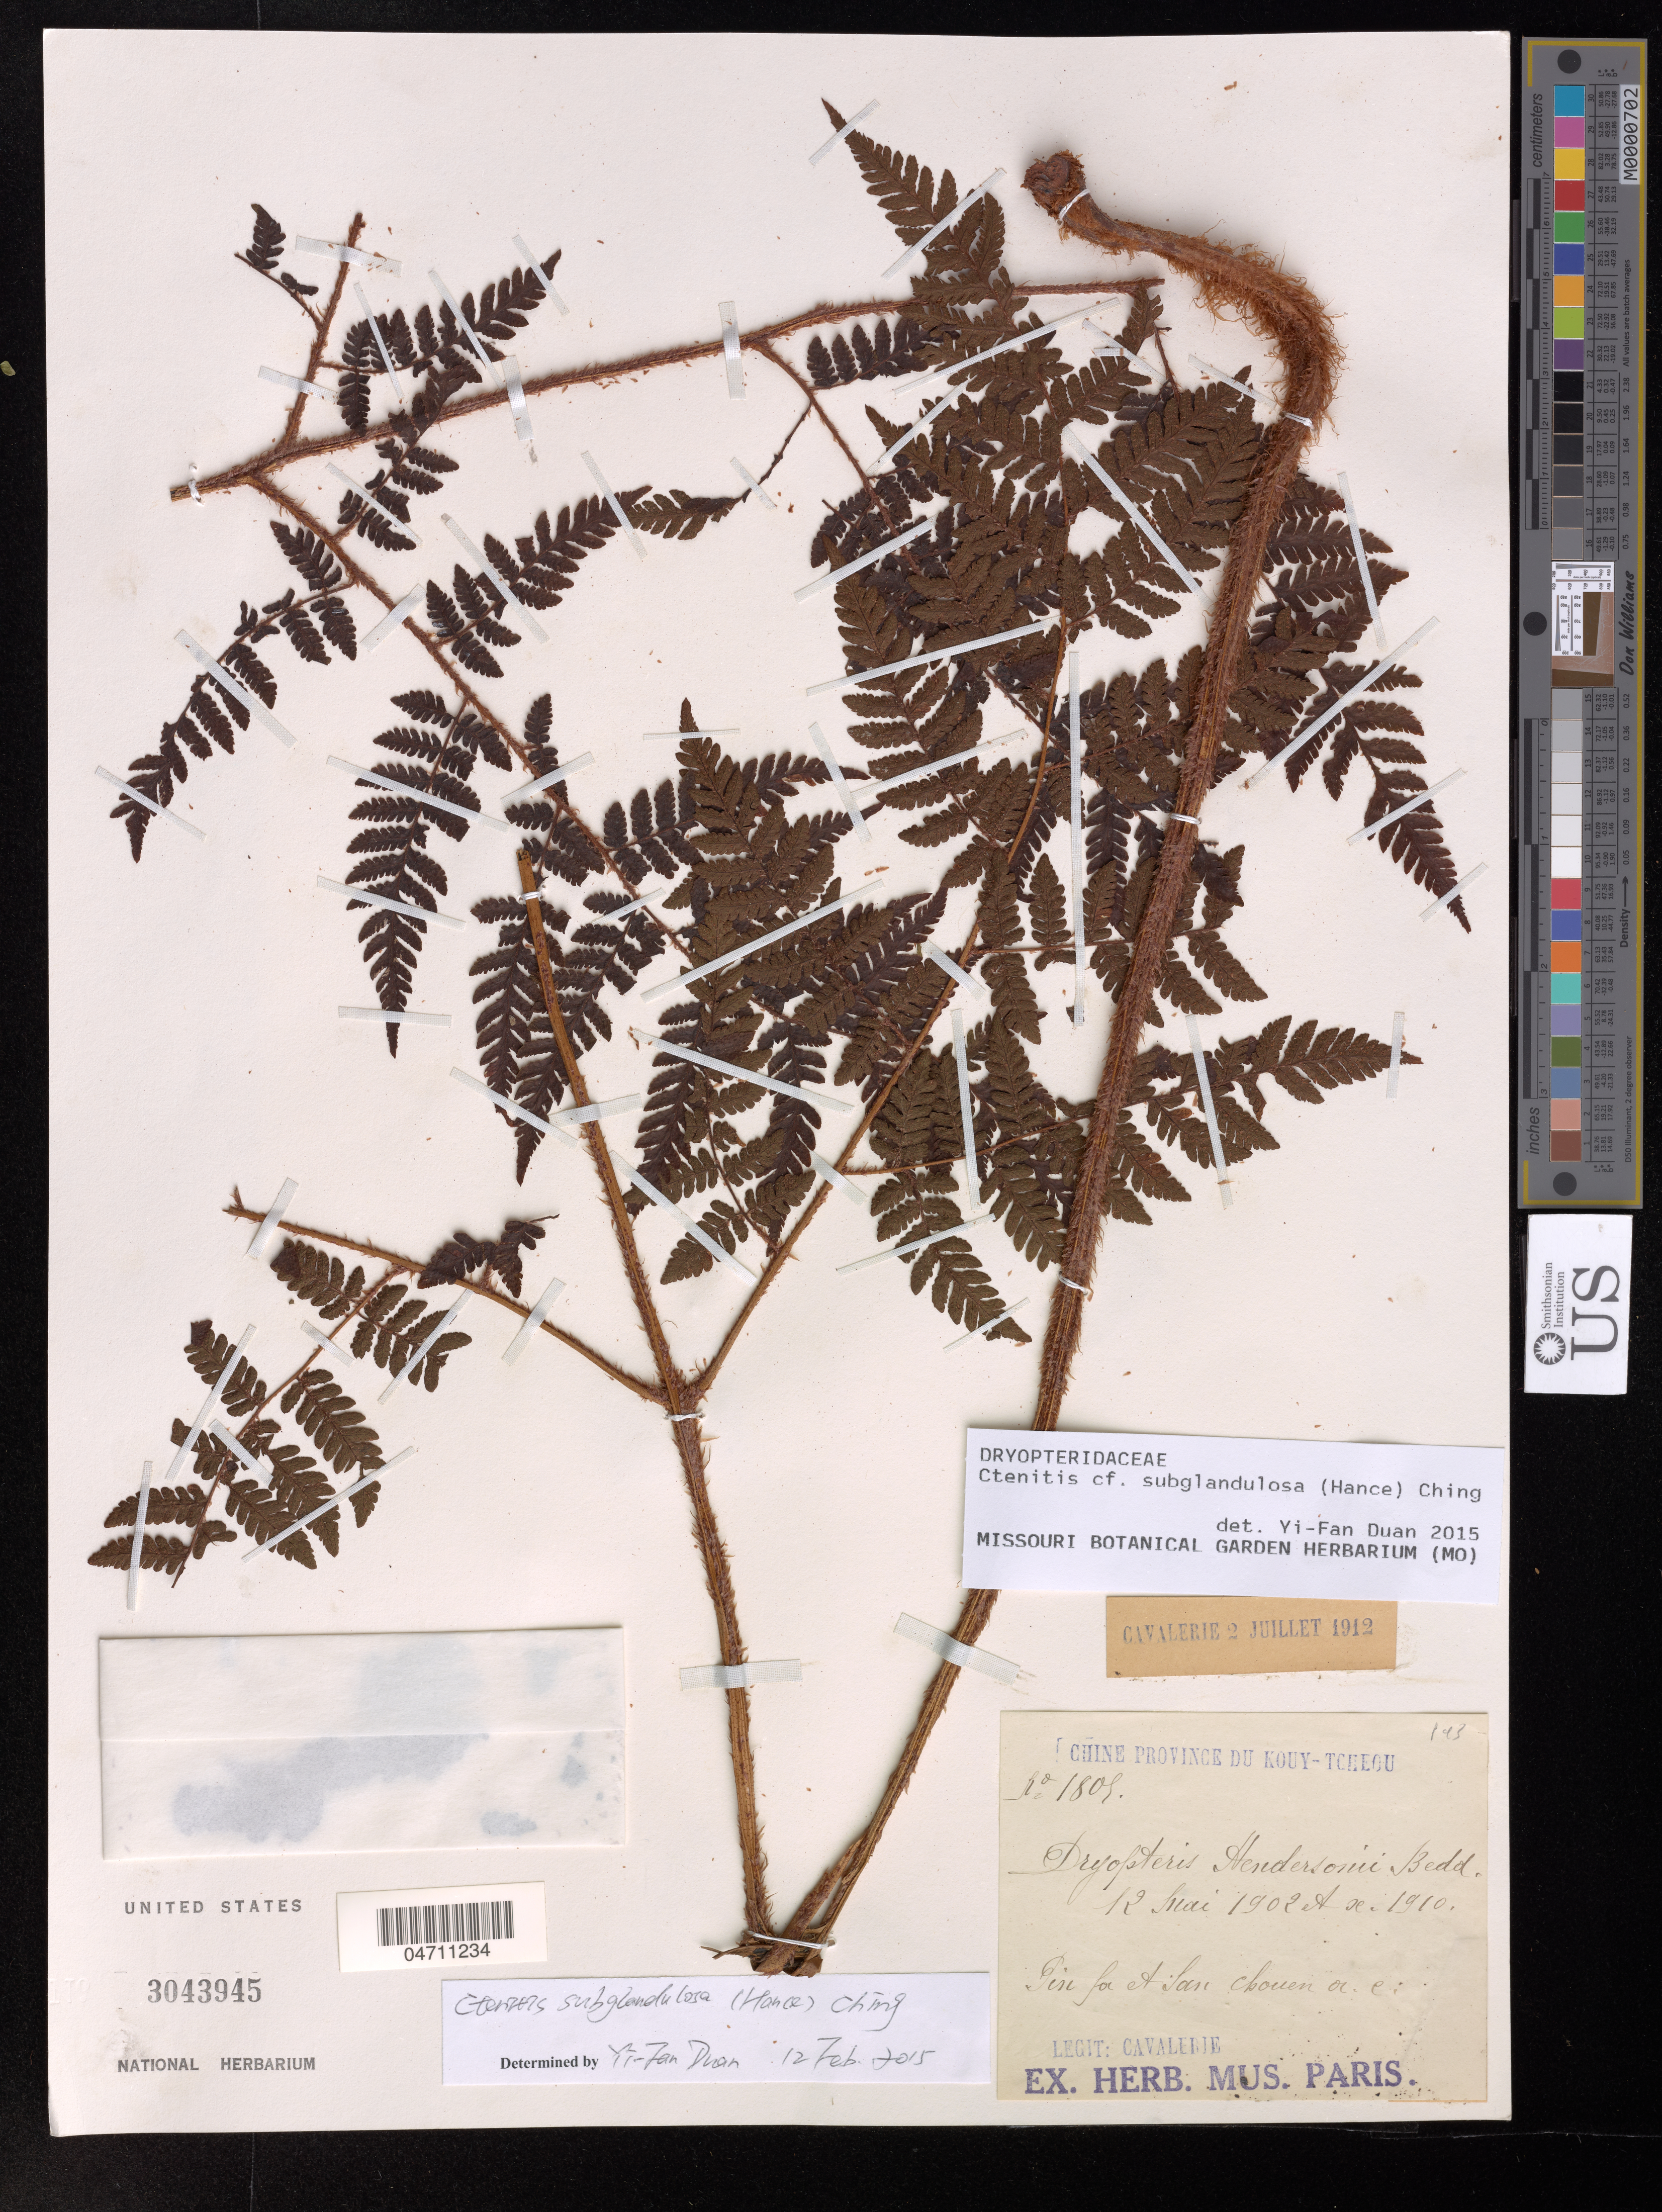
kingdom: Plantae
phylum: Tracheophyta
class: Polypodiopsida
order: Polypodiales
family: Dryopteridaceae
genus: Ctenitis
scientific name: Ctenitis subglandulosa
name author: (Hance) Ching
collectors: -. Cavalerie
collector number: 1809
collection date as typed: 12 May 1902 -1910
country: China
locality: Province Du Kouy-Tcheou, Pin for A San Chouen a. c.*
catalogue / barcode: US 3043945